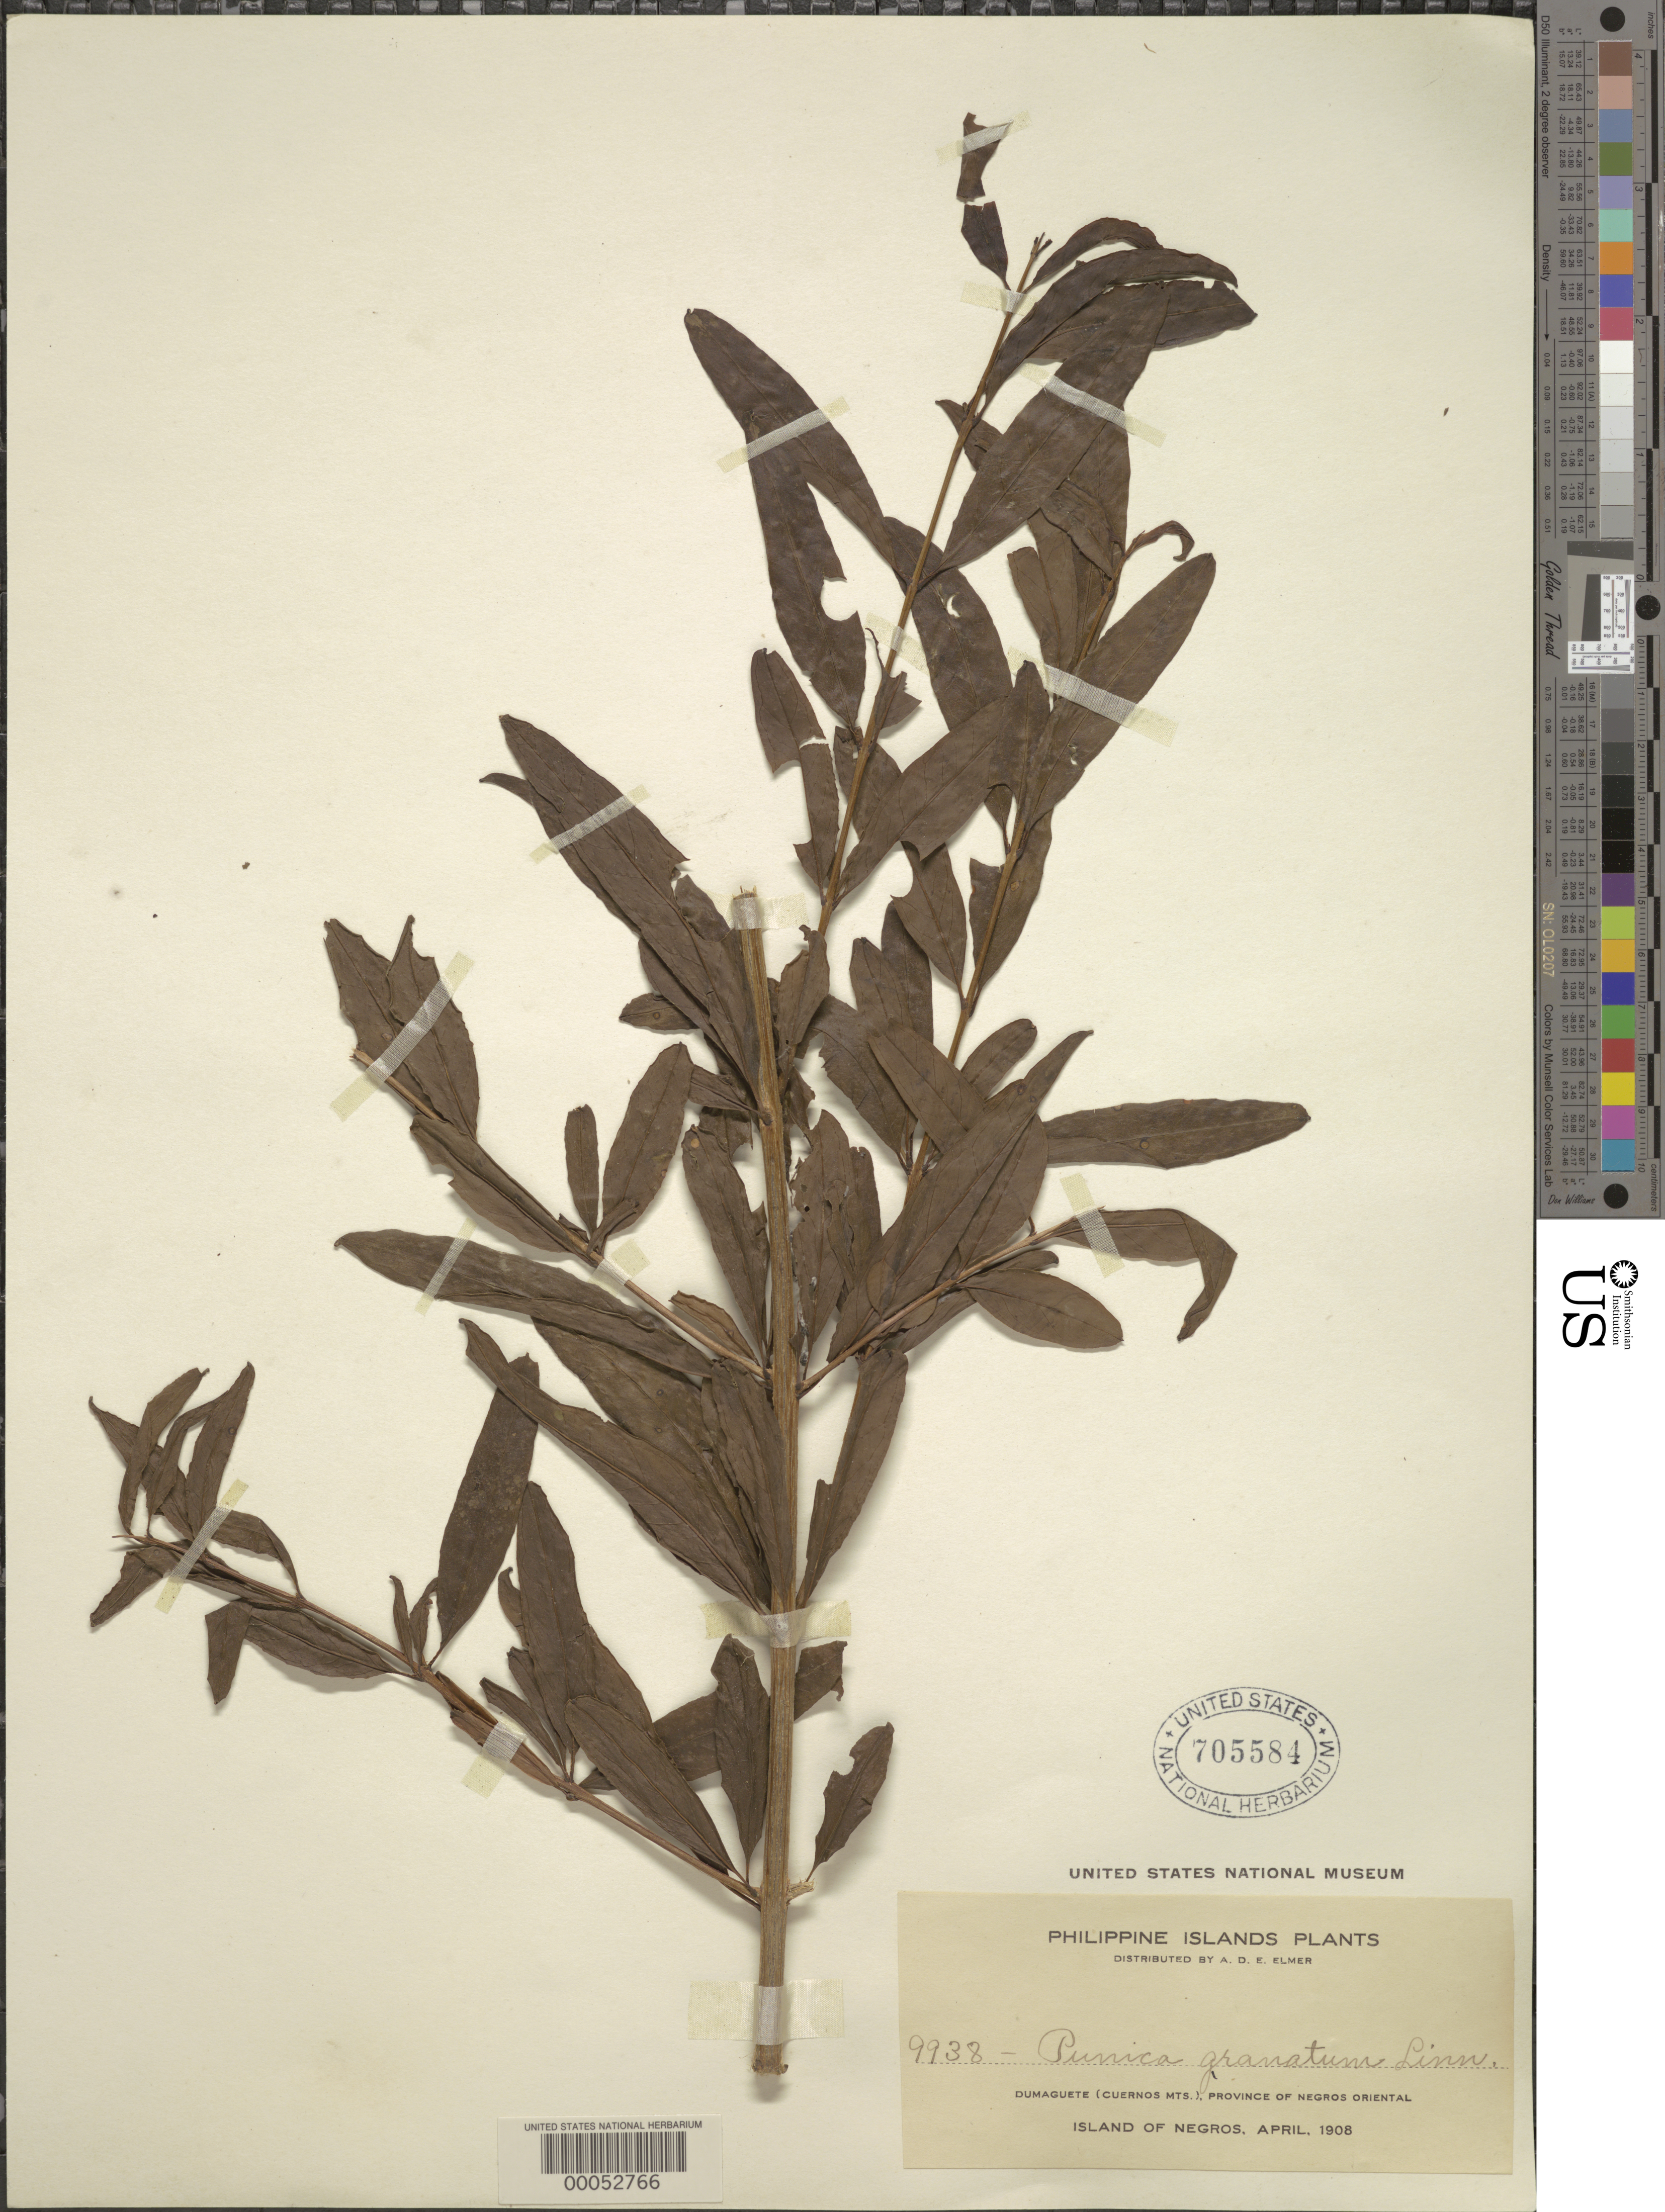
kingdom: Plantae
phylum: Tracheophyta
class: Magnoliopsida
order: Myrtales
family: Lythraceae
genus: Punica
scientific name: Punica granatum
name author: L.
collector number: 9938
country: Philippines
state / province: Central Visayas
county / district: Negros Oriental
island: Negros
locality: Dumaguete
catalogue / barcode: US 705584